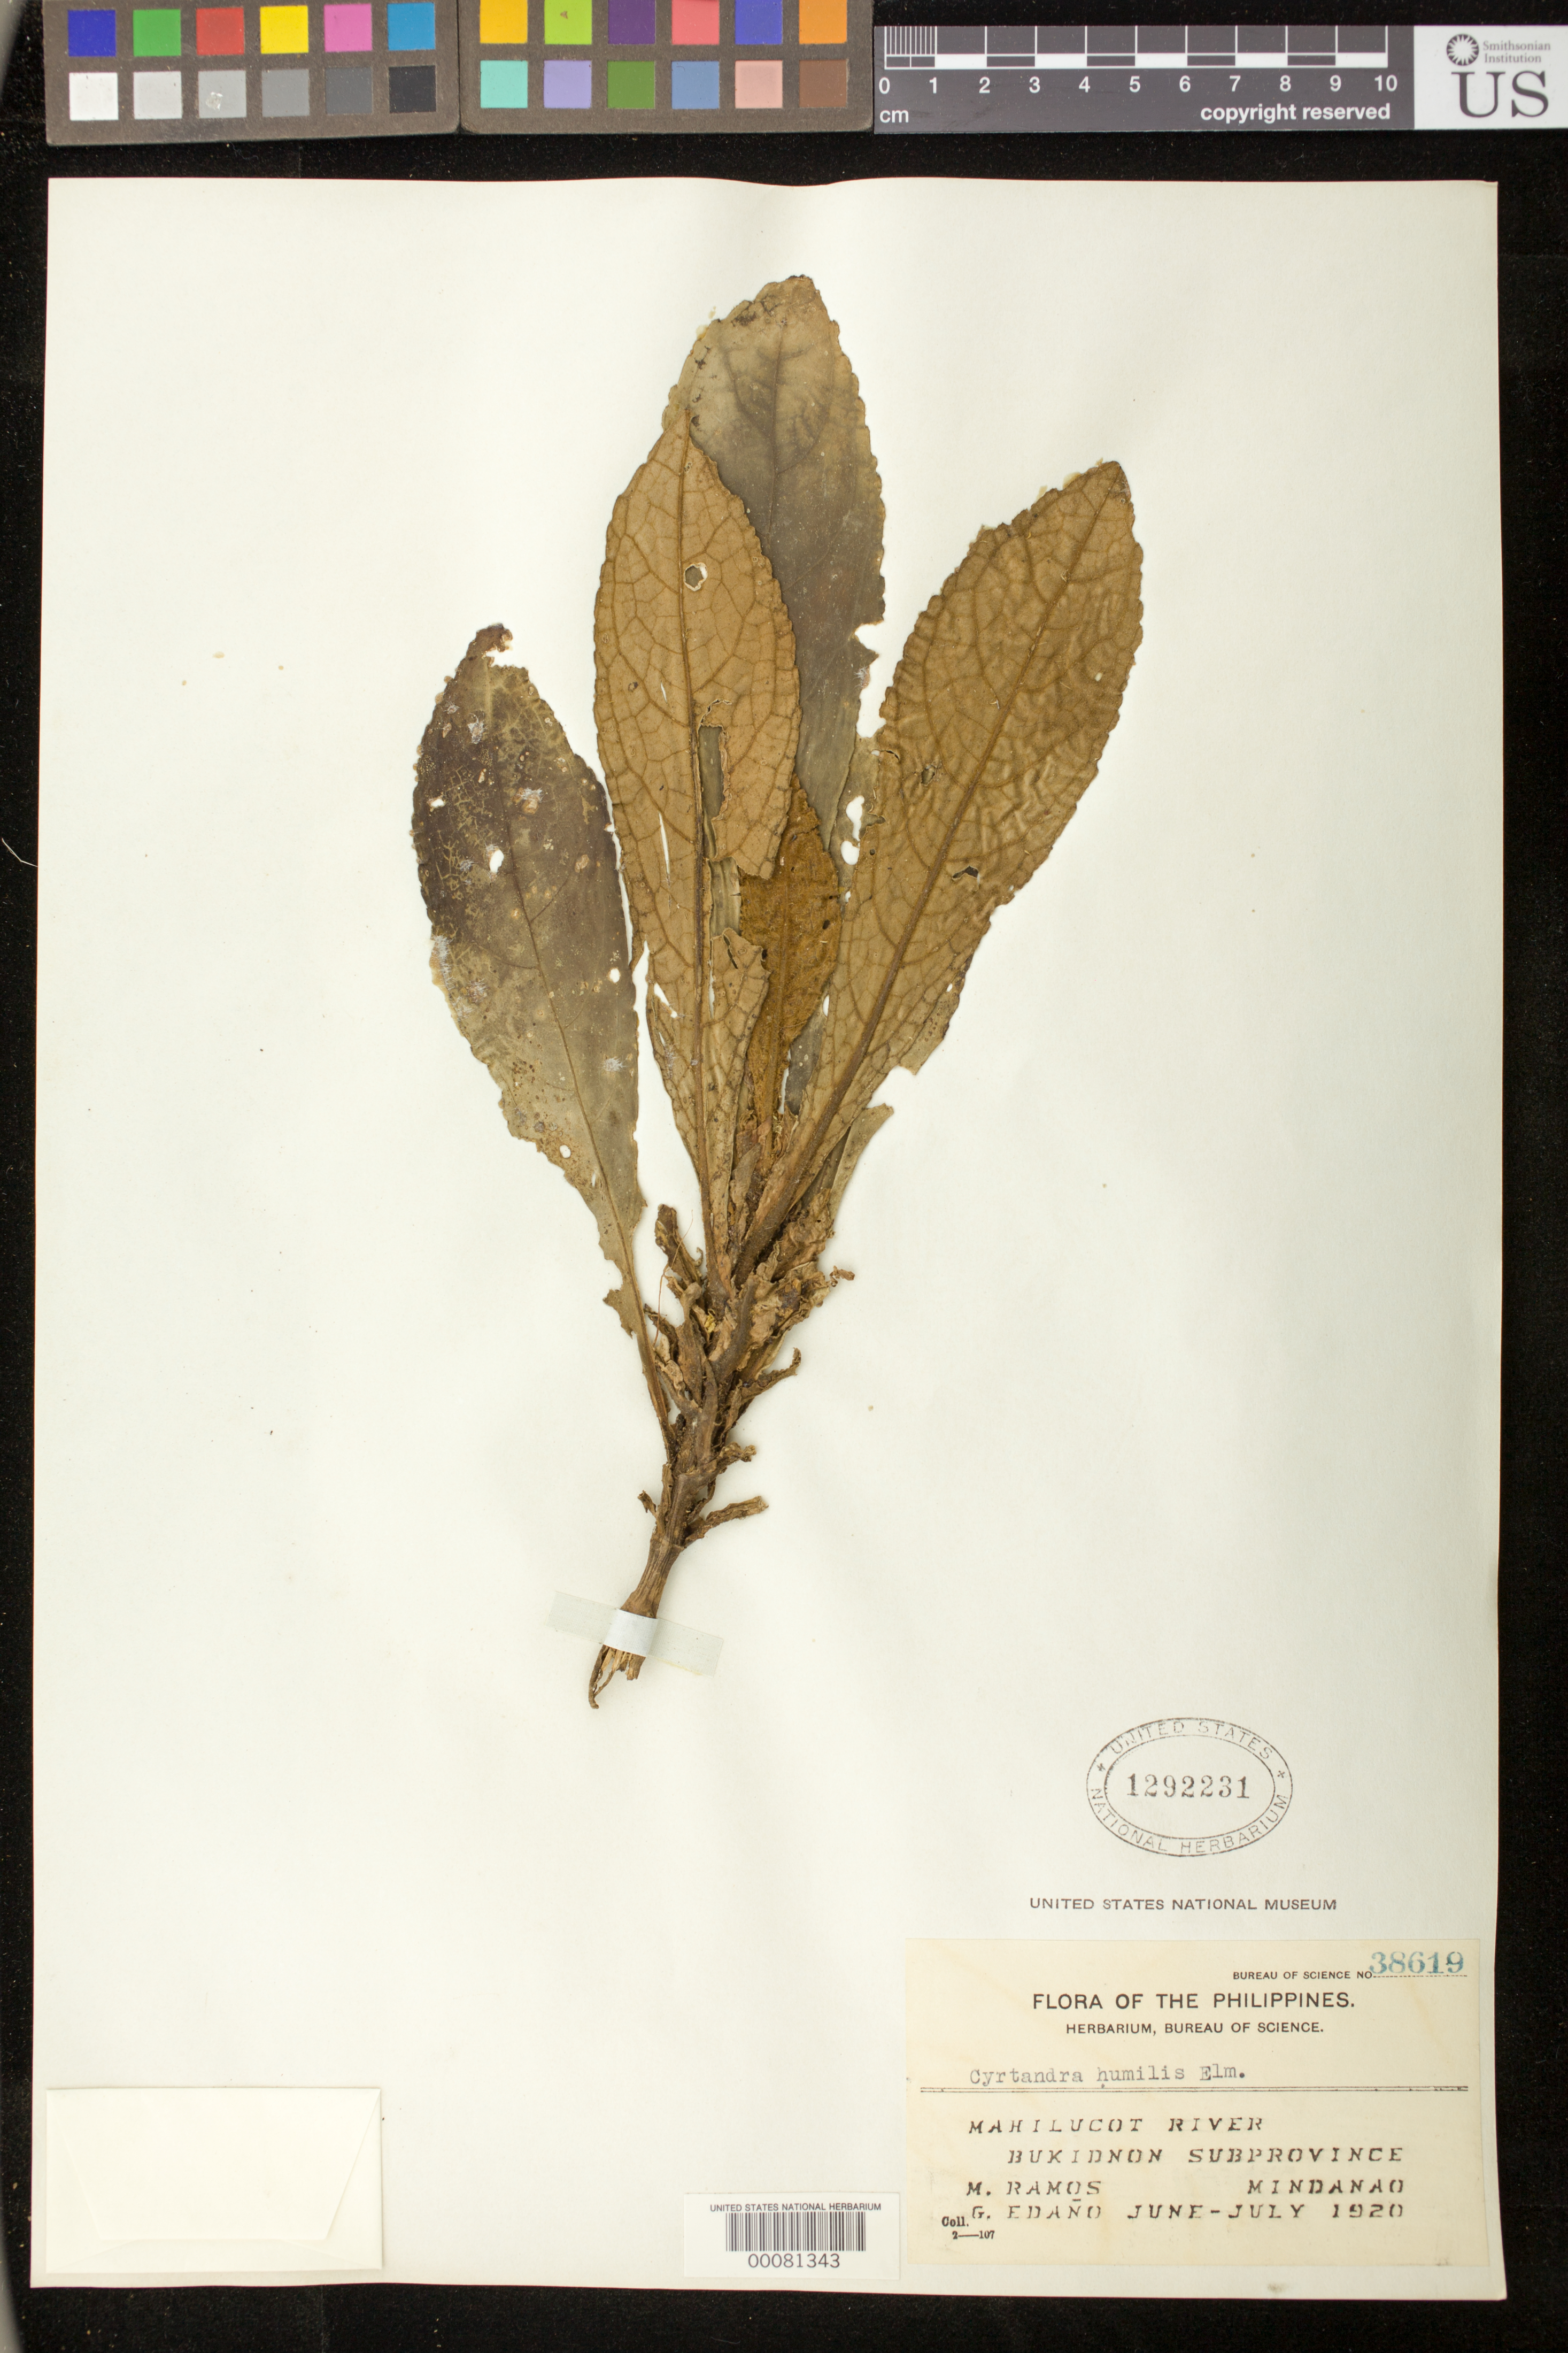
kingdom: Plantae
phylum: Tracheophyta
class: Magnoliopsida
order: Lamiales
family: Gesneriaceae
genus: Cyrtandra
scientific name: Cyrtandra pallidifolia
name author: Kraenzl.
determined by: Skog, Laurence E.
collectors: M. Ramos & G. Edaño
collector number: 38619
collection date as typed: Jun-Jul 1920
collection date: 1920-06/1920-07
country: Philippines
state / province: Northern Mindanao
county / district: Bukidnon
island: Mindanao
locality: Bukidnon, Mahilucot river, bukidnon subprovince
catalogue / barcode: US 1292231